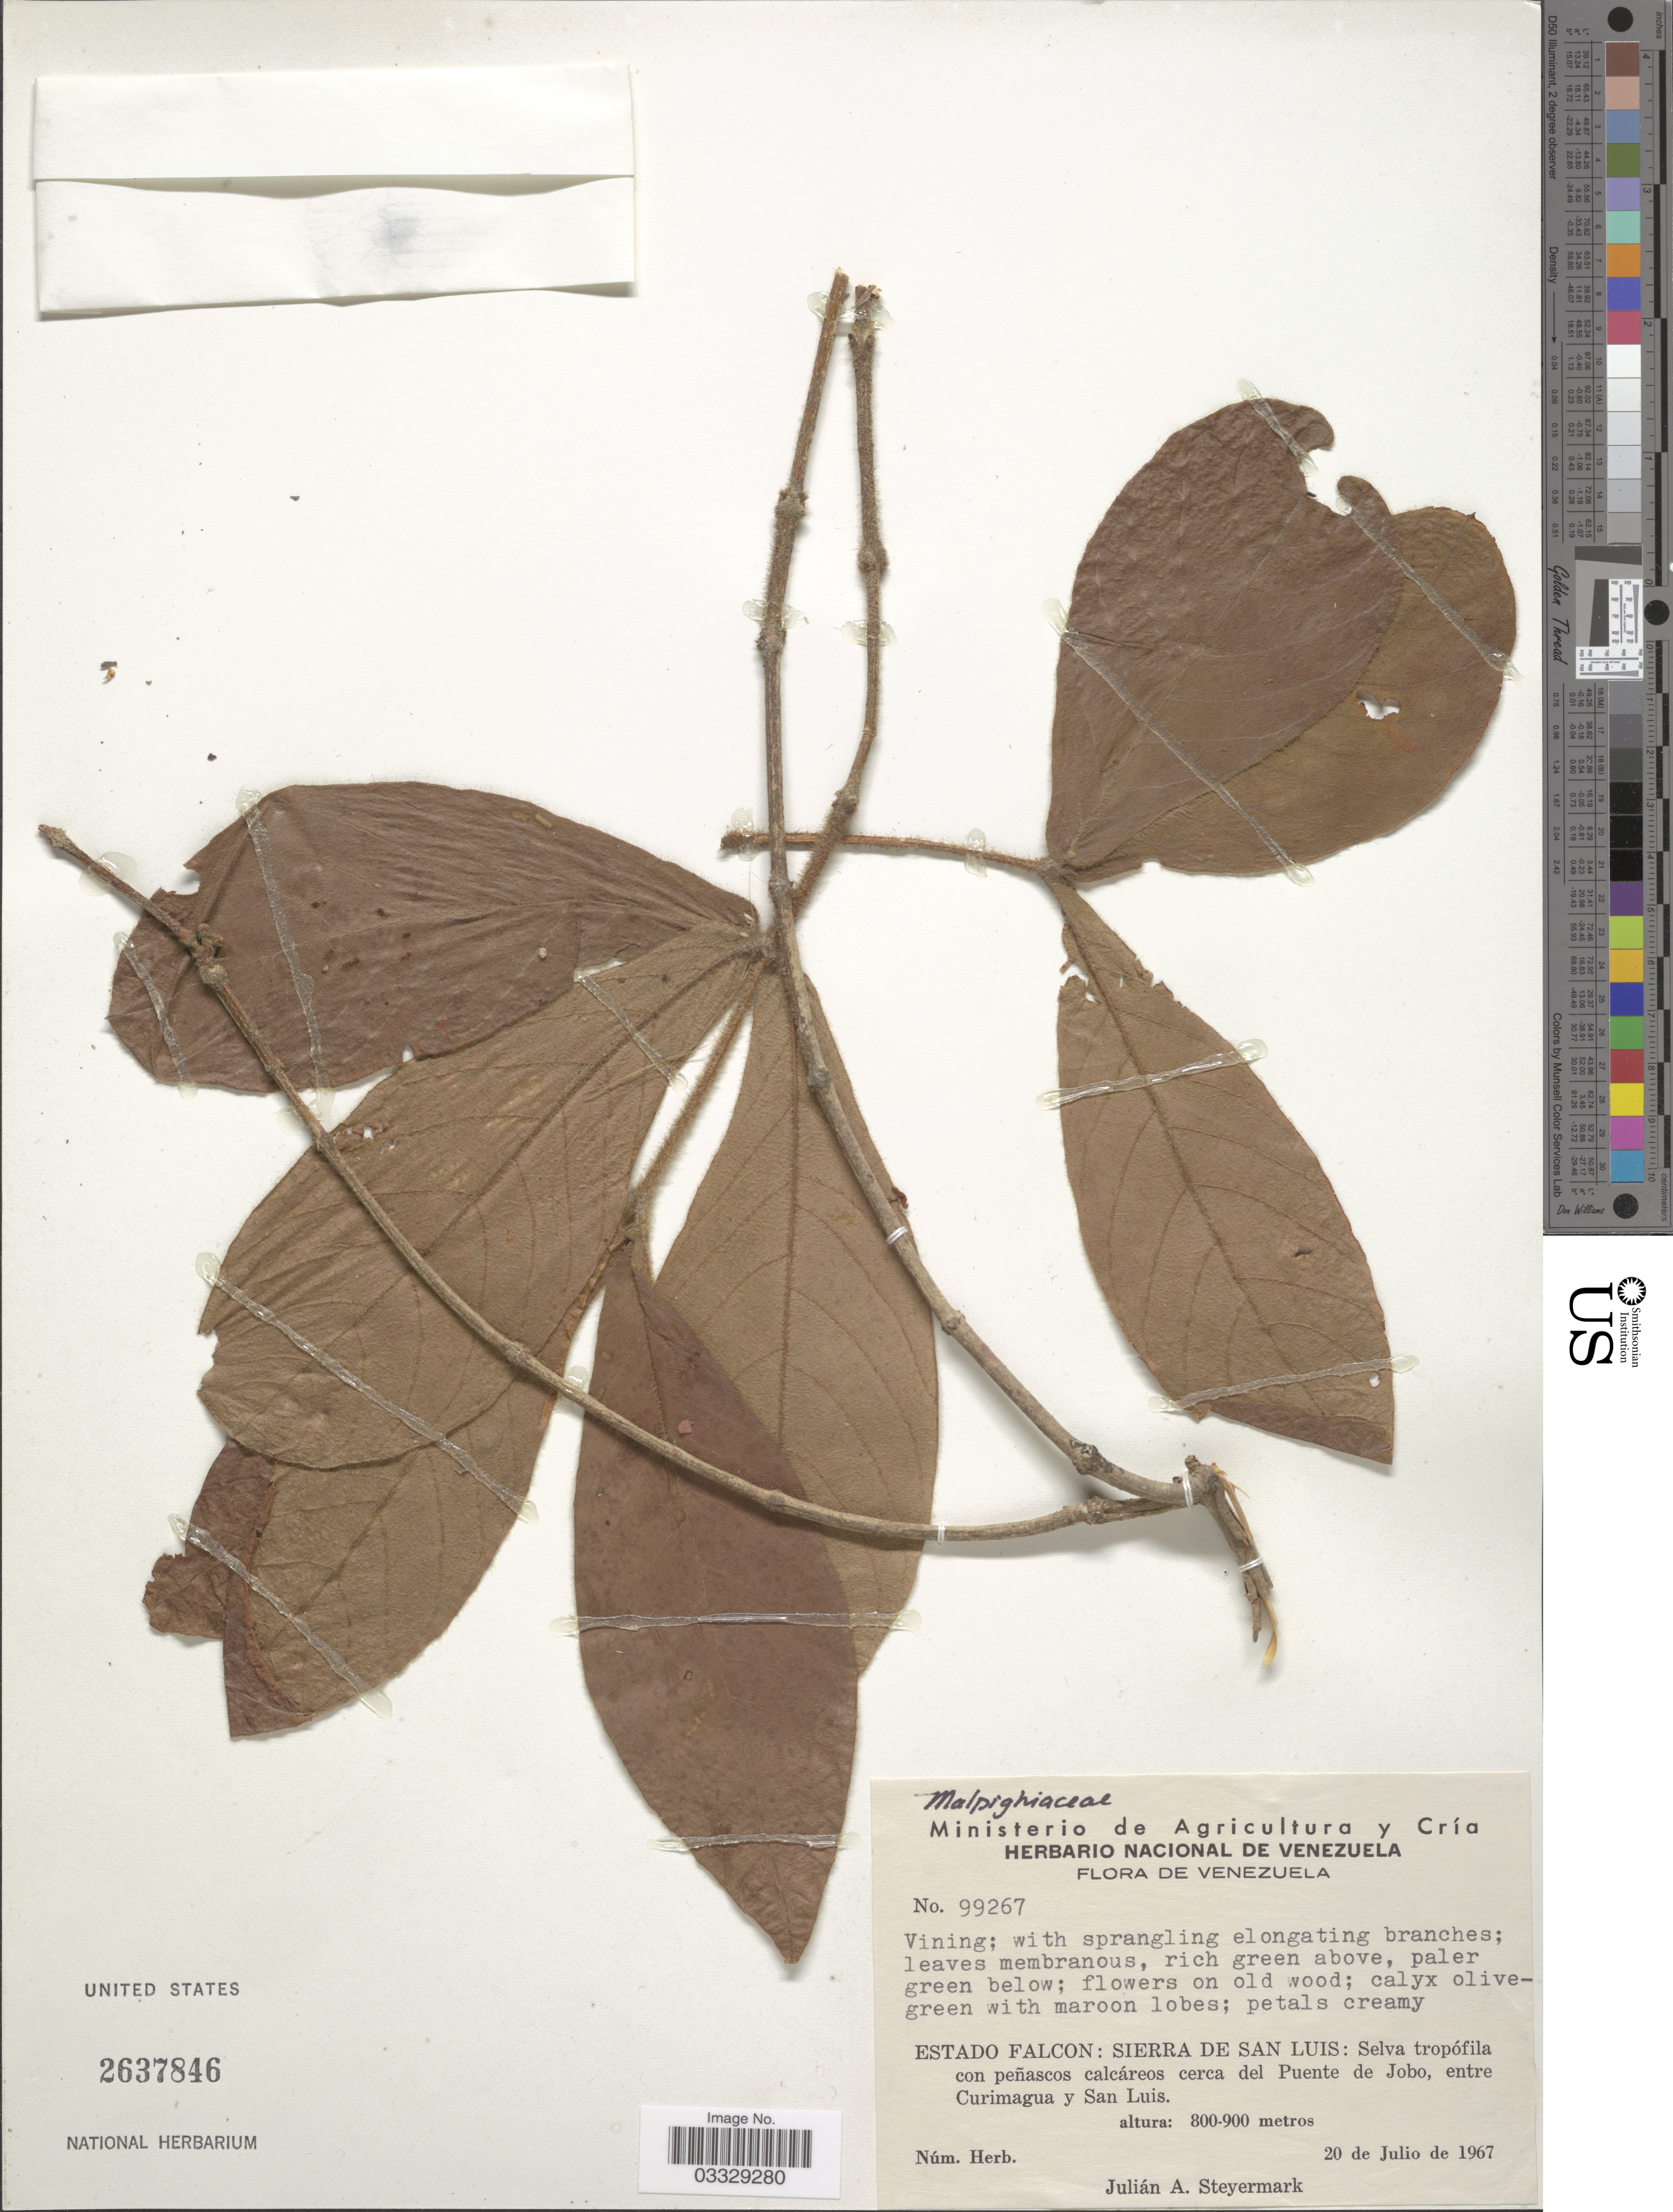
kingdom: Plantae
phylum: Tracheophyta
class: Magnoliopsida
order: Malpighiales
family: Malpighiaceae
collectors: J. Steyermark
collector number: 99267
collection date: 1967-07-20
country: Venezuela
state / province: Falcón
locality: Sierra de San Luis: Selva tropófila con peñascos calcáreos cerca del Puente de Jobo, entre Curimagua y San Luis.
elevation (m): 800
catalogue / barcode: US 2637846